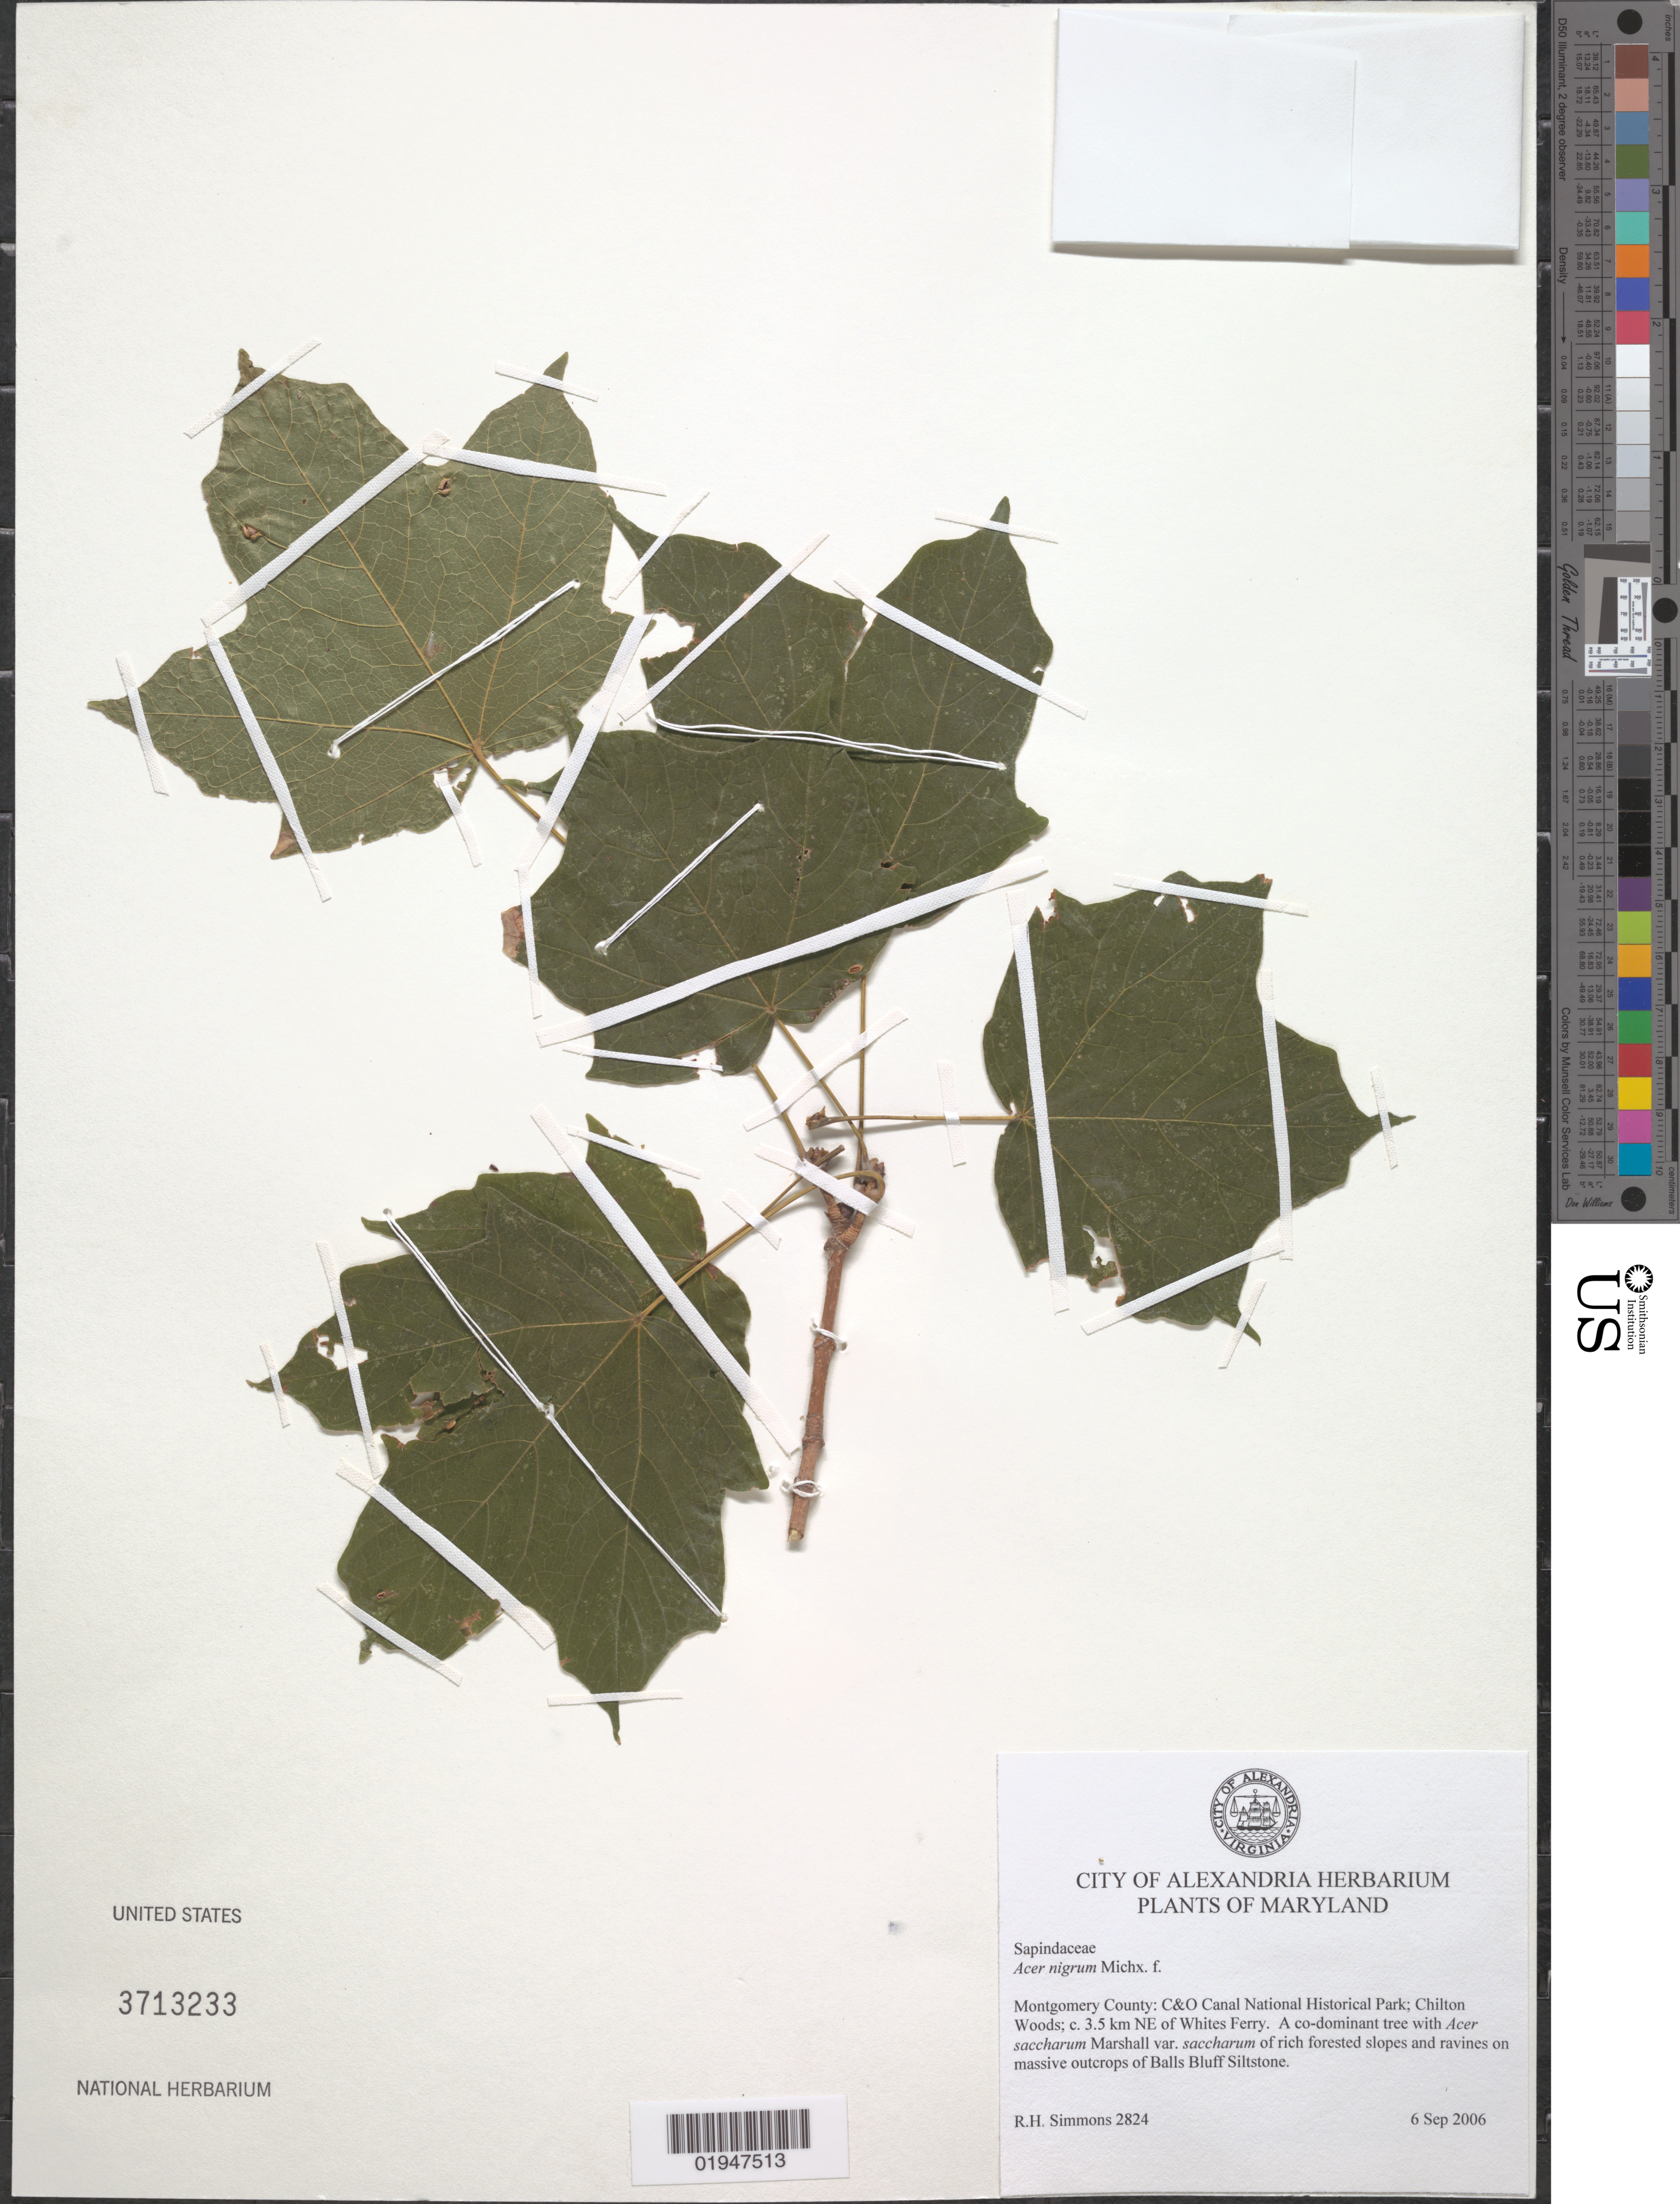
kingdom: Plantae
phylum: Tracheophyta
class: Magnoliopsida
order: Sapindales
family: Sapindaceae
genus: Acer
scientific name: Acer nigrum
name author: F. Michx.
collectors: R. H. Simmons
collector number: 2824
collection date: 2006-09-06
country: United States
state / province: Maryland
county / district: Montgomery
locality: C&O Canal National Historical Park, Chilton Woods, c. 3.5 km NE of Whites Ferry.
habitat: A co-dominant tree with Acer saccharum Marshall var. saccharum of rich forested slopes and ravines on massive outcrops of Balls Bluff Siltstone.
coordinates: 39.17770, 077.49348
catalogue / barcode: US 3713233